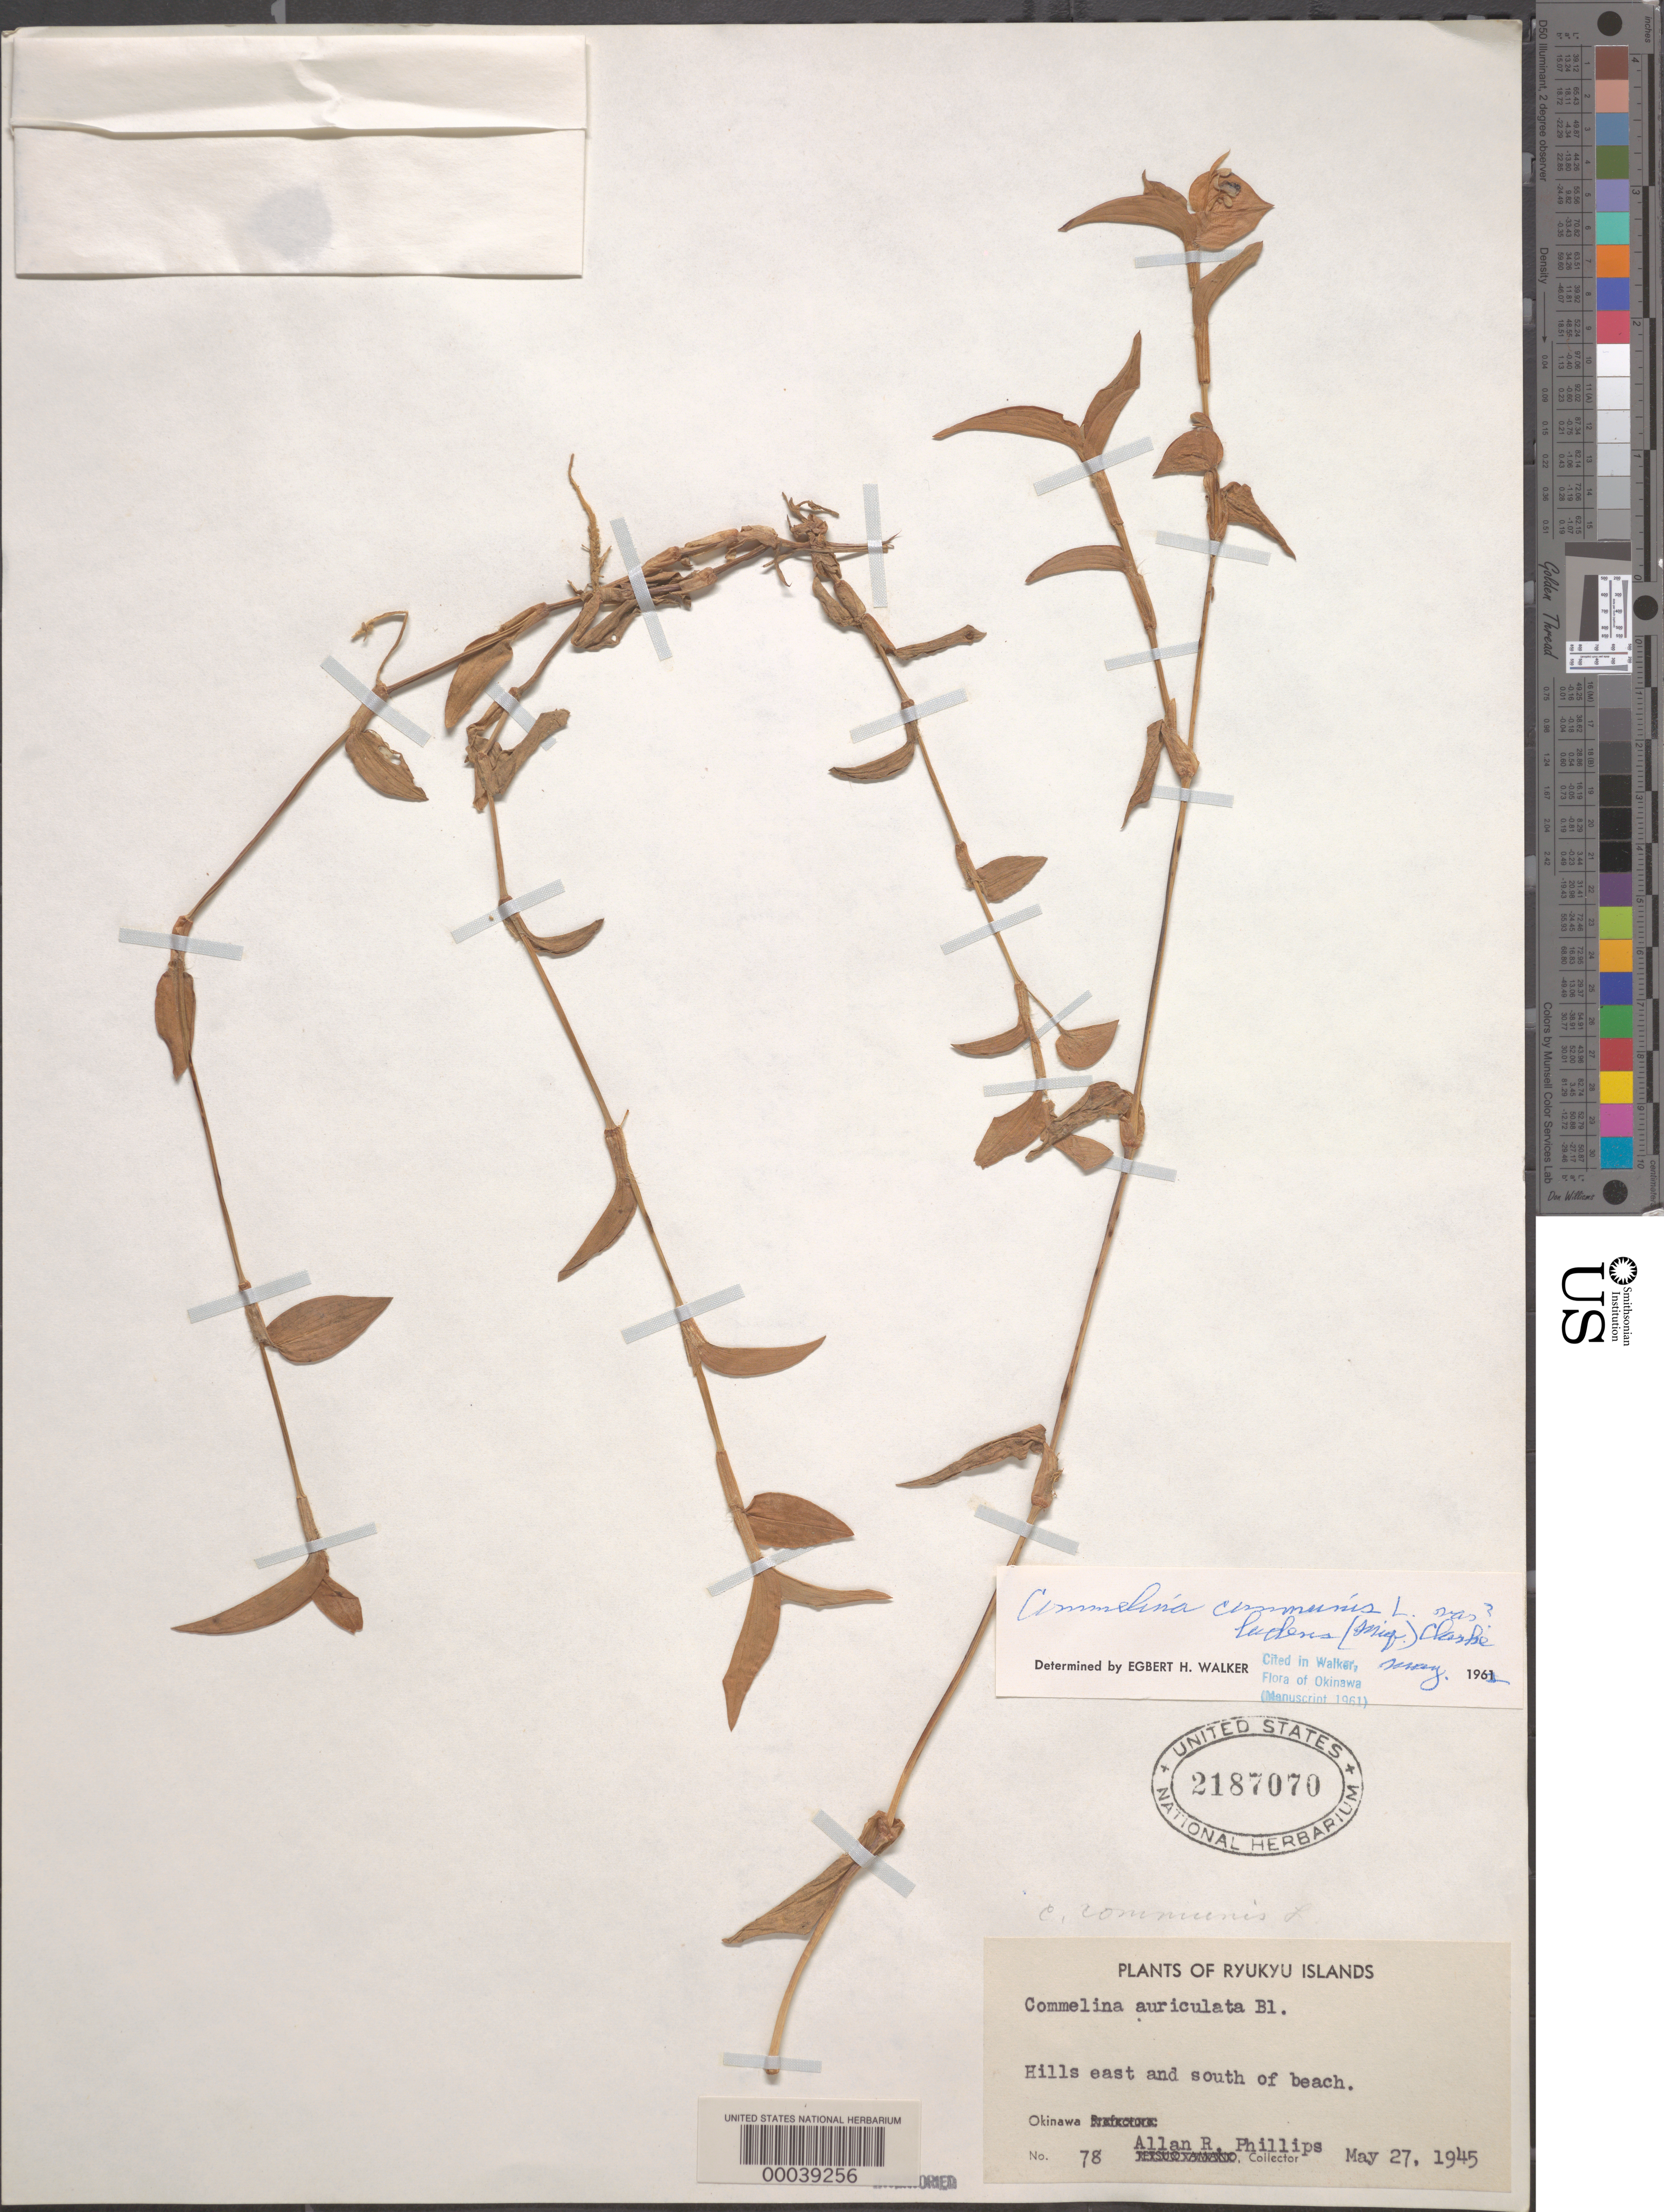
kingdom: Plantae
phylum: Tracheophyta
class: Liliopsida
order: Commelinales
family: Commelinaceae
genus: Commelina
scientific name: Commelina communis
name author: L.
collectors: A. R. Phillips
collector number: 78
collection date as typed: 27 May 1945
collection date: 1945-05-27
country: Japan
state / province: Okinawa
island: Ryukyu Is.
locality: E and s of beach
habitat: Hillside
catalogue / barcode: US 2187070